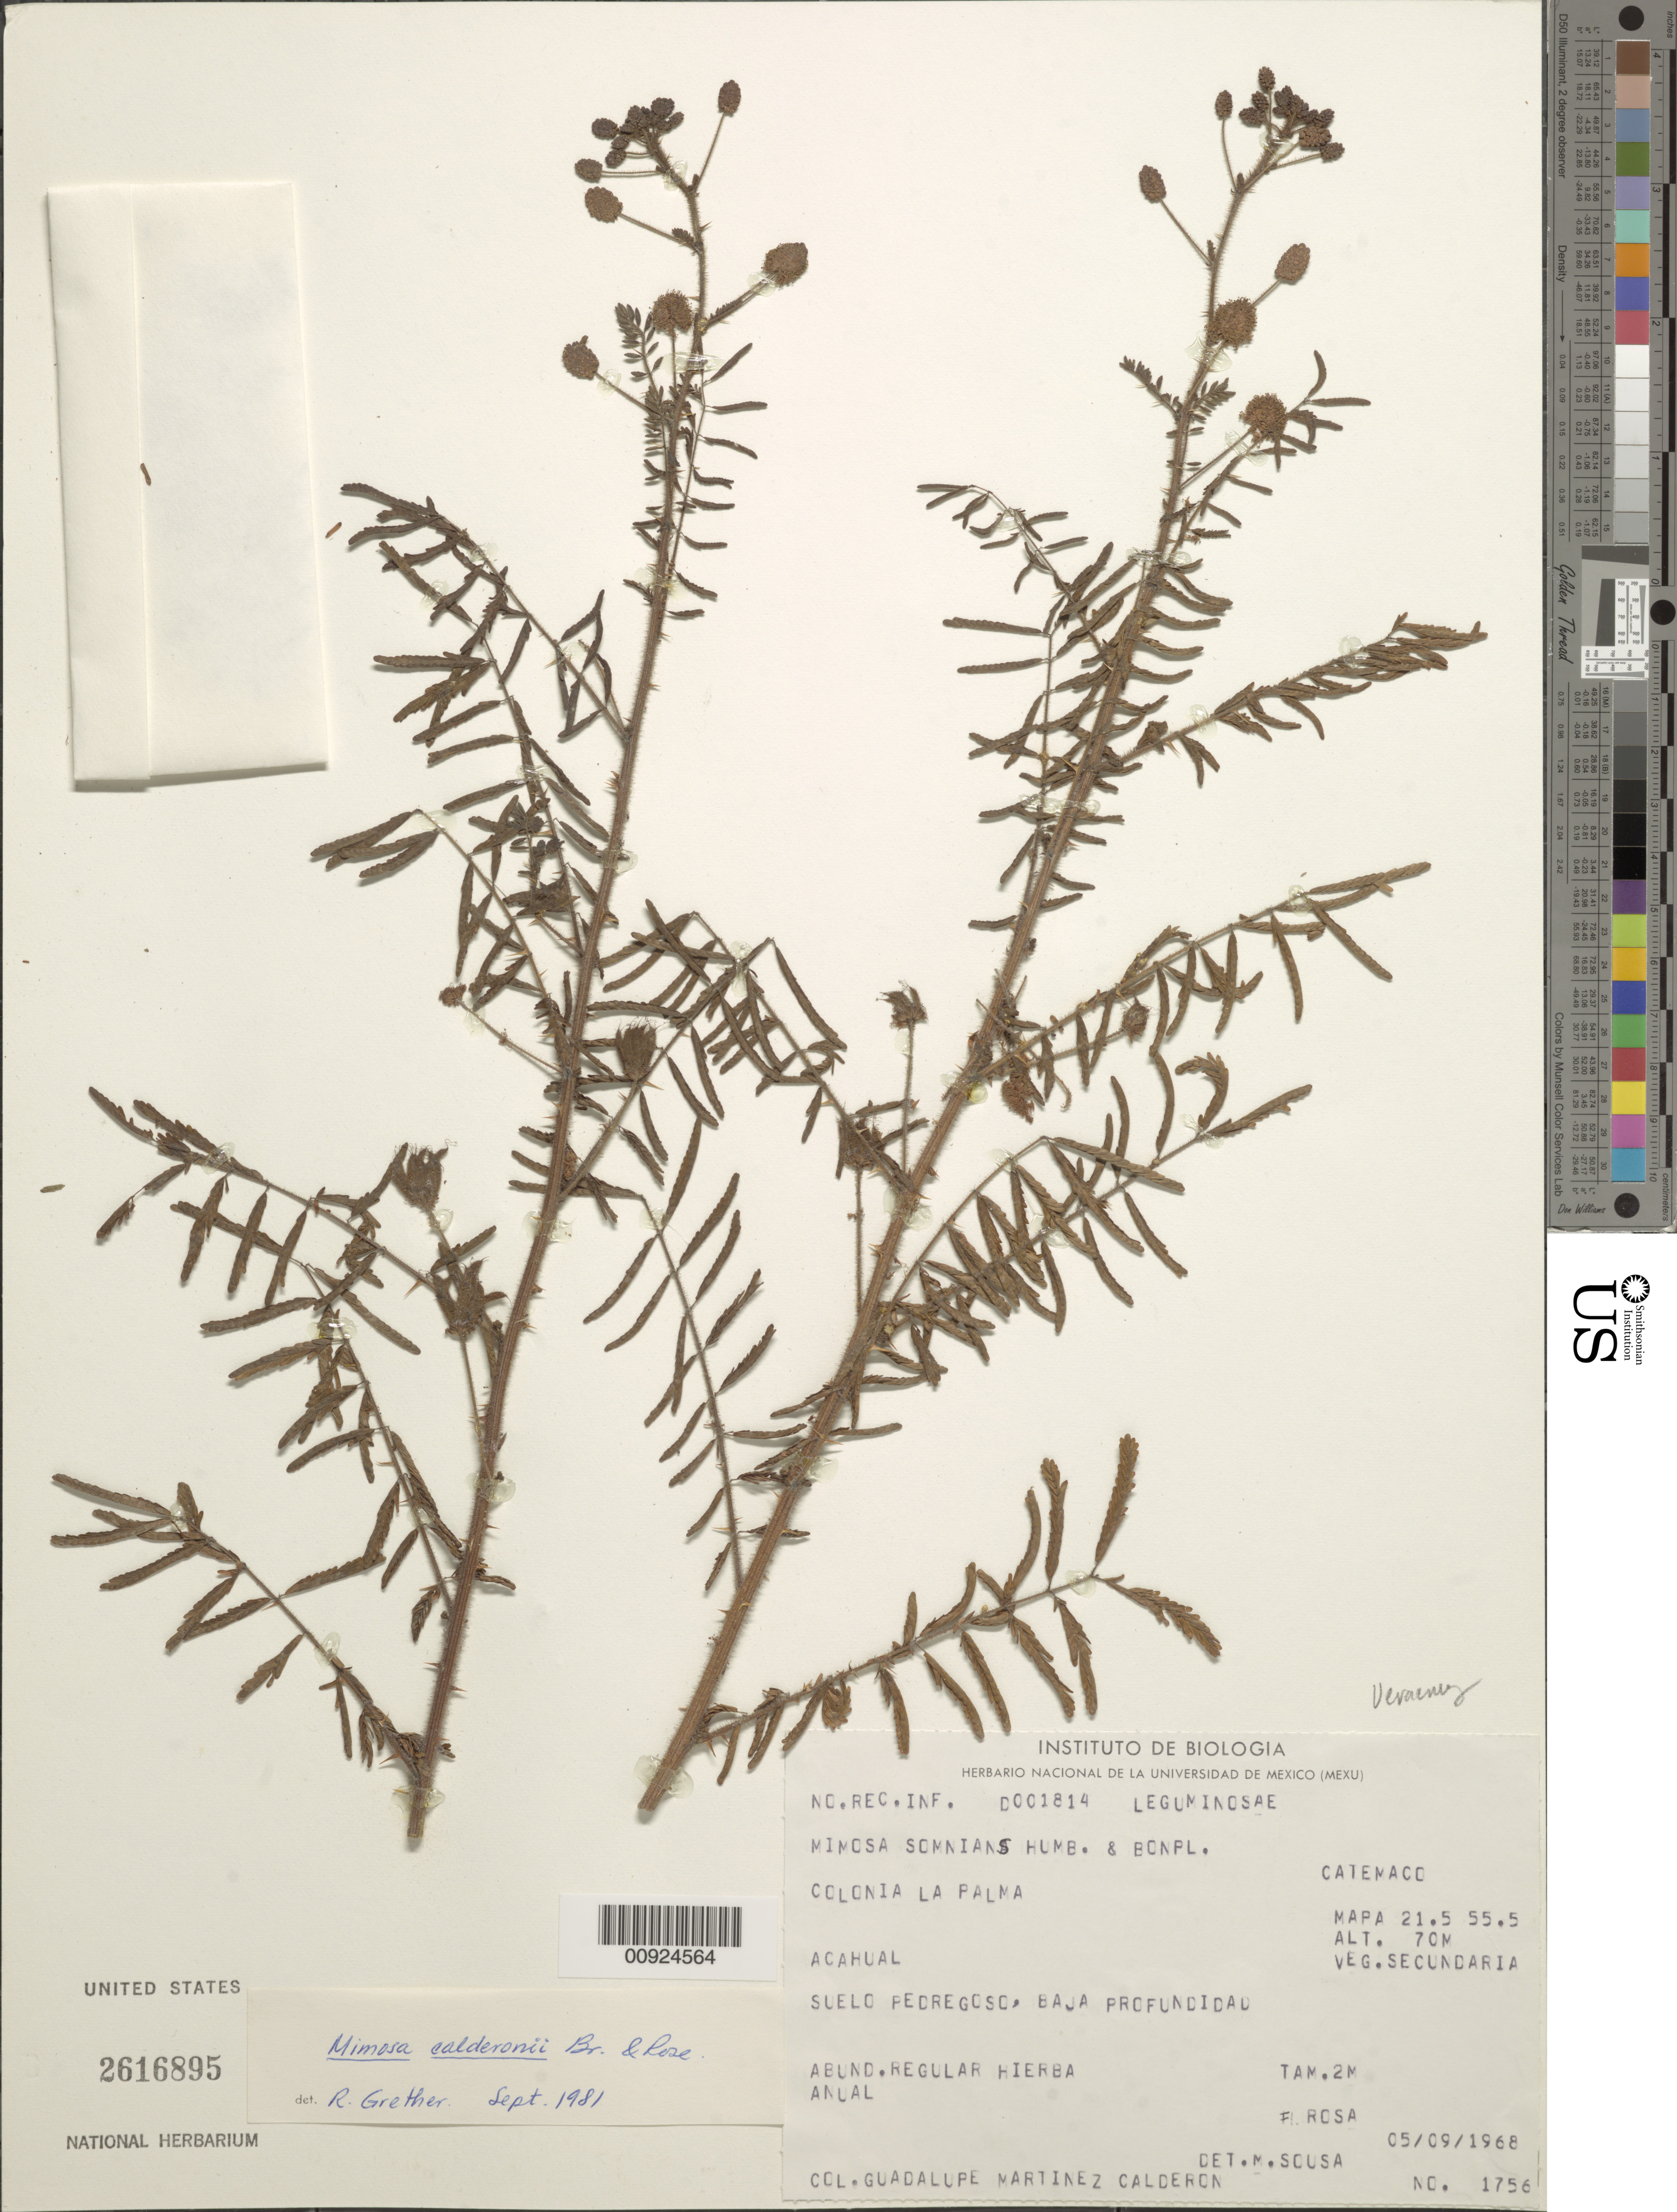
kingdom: Plantae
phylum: Tracheophyta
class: Magnoliopsida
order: Fabales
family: Fabaceae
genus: Mimosa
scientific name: Mimosa calderonii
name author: Britton & Rose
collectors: G. Martinez-C.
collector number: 1756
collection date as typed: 05 Sep 1968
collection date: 1968-09-05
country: Mexico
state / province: Veracruz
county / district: Catemaco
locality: Colonia La Palma, Catemaco. Mapa 21.5 55.5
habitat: Veg. secundaria. Acahual. Suelo pedregoso, baja profundidad.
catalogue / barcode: US 2616895